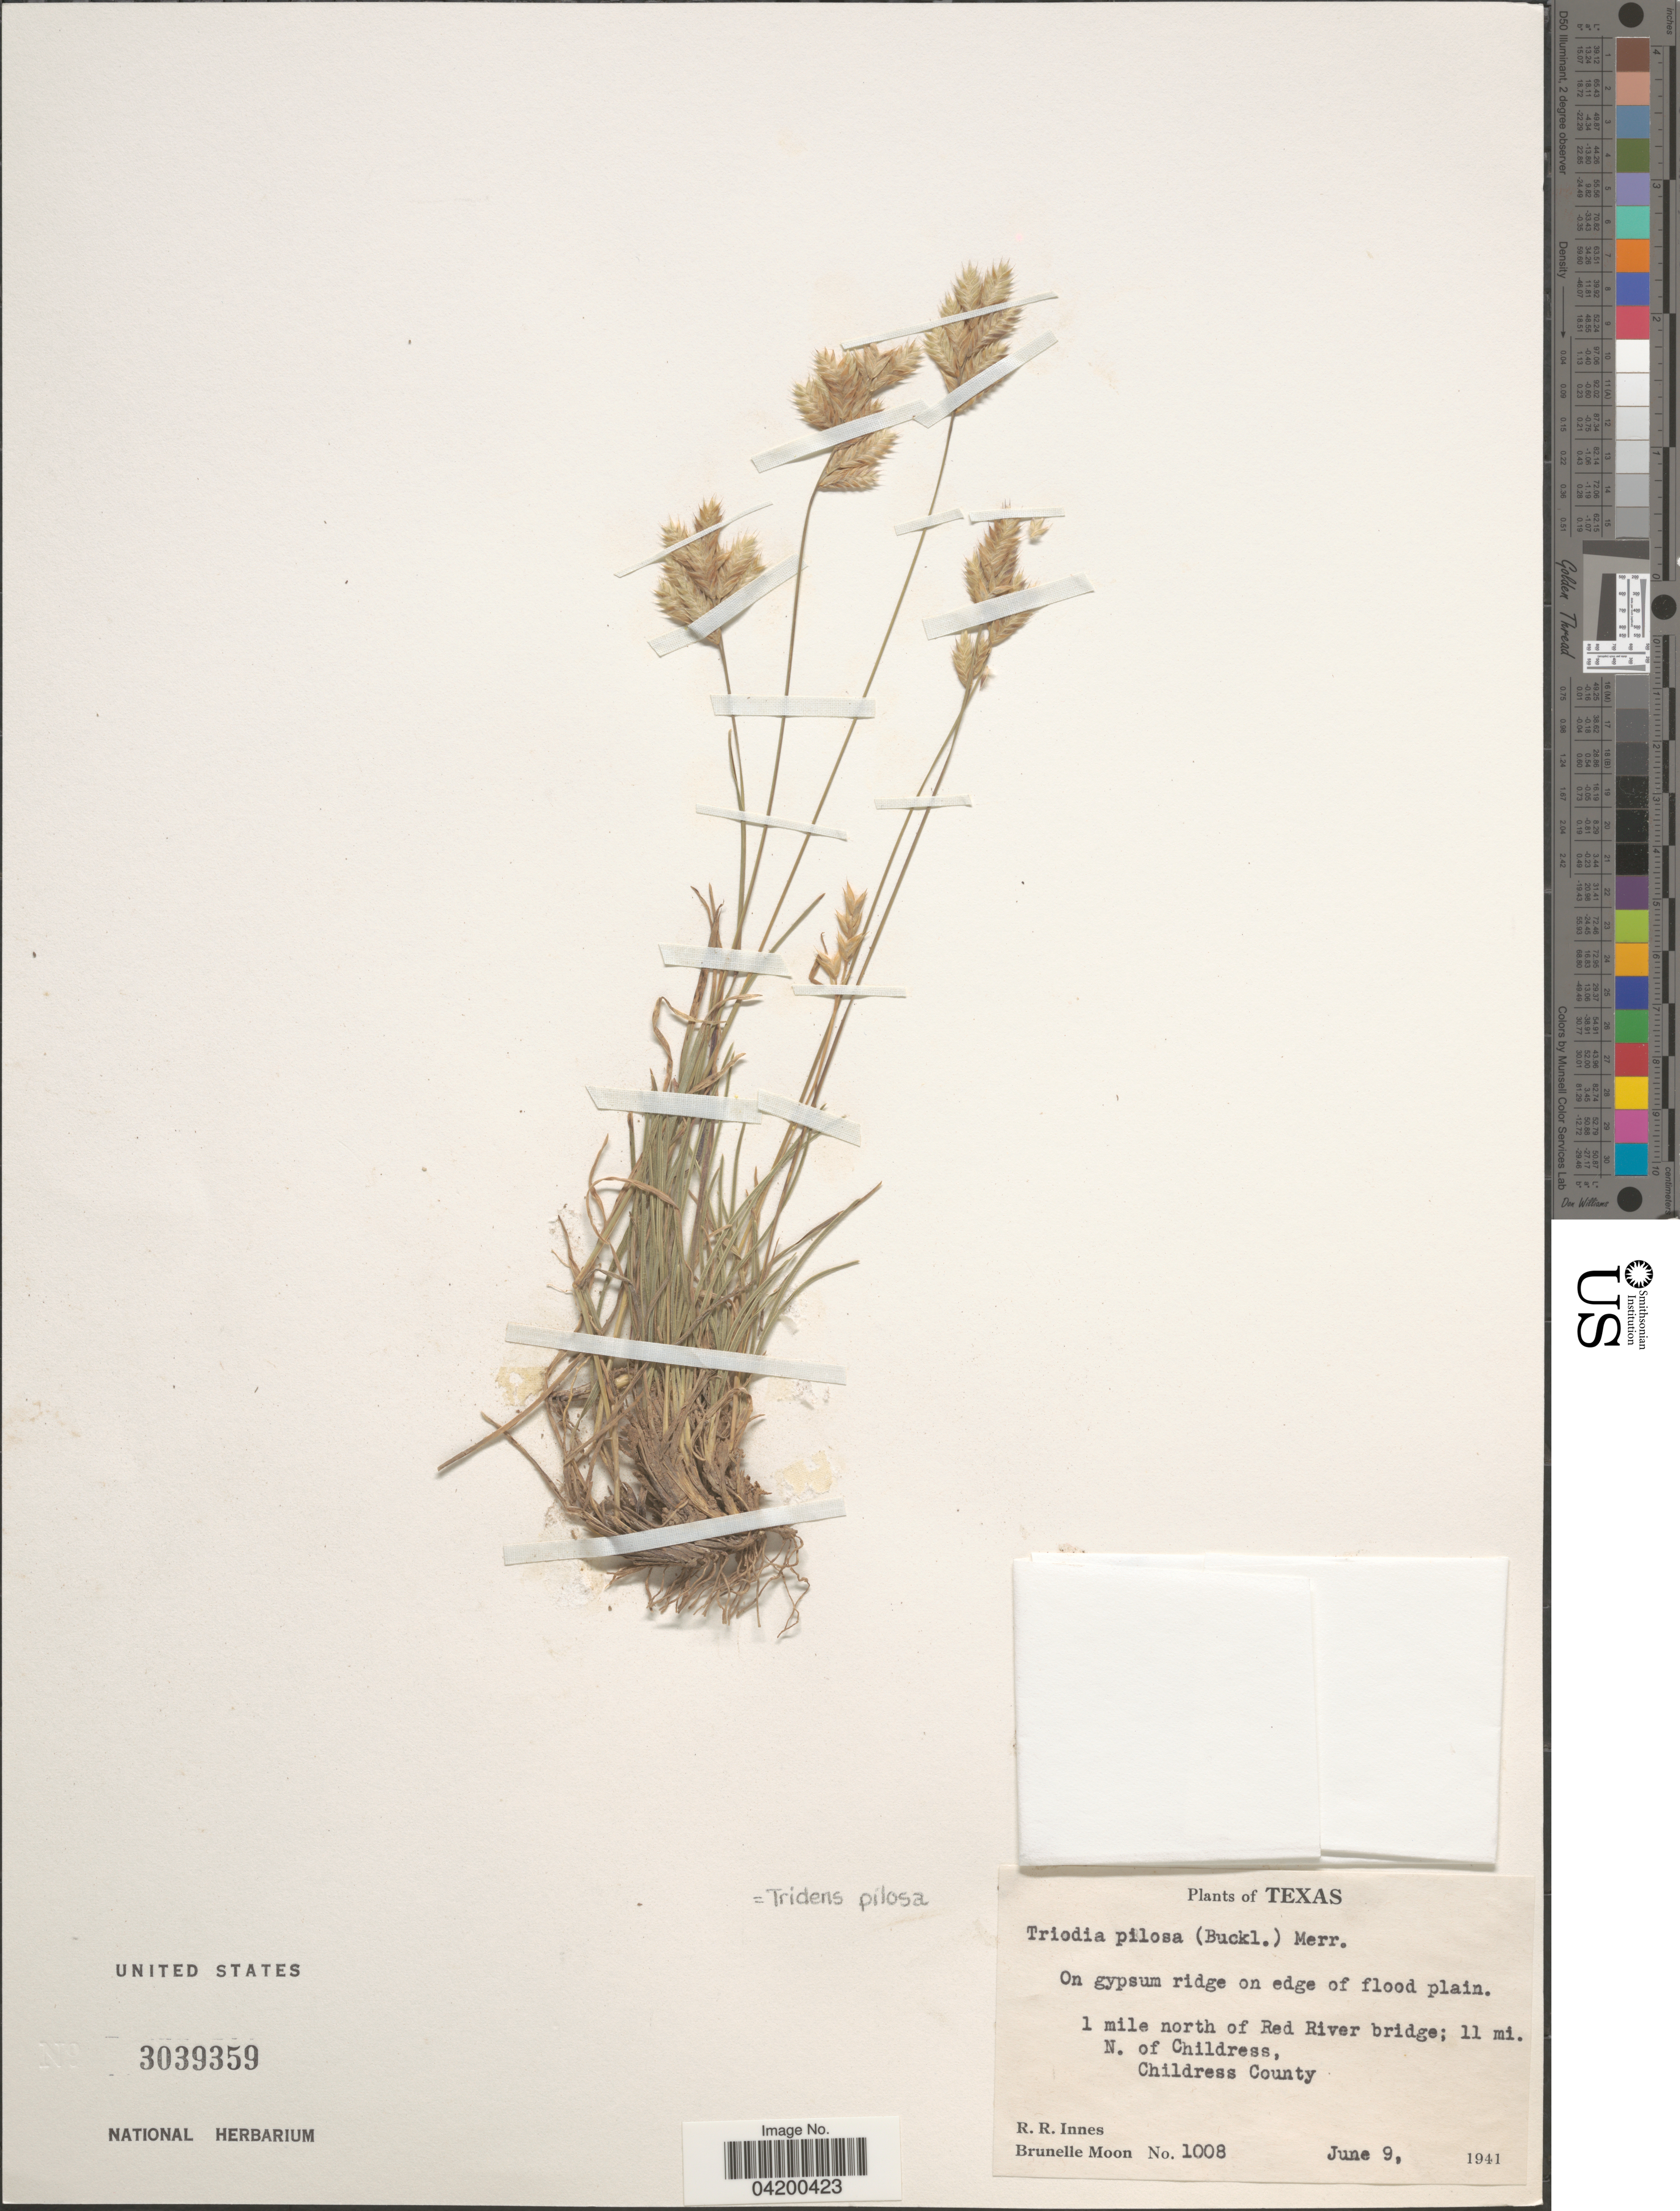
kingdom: Plantae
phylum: Tracheophyta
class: Liliopsida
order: Poales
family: Poaceae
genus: Erioneuron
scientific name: Erioneuron pilosum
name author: (Buckley) Nash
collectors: R. Rose-Innes & B. Moon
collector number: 1008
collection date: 1941-06-09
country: United States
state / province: Texas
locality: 1 mile north of Red River bridge; 11 mi N. of Childress, Childress County.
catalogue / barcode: US 3039359